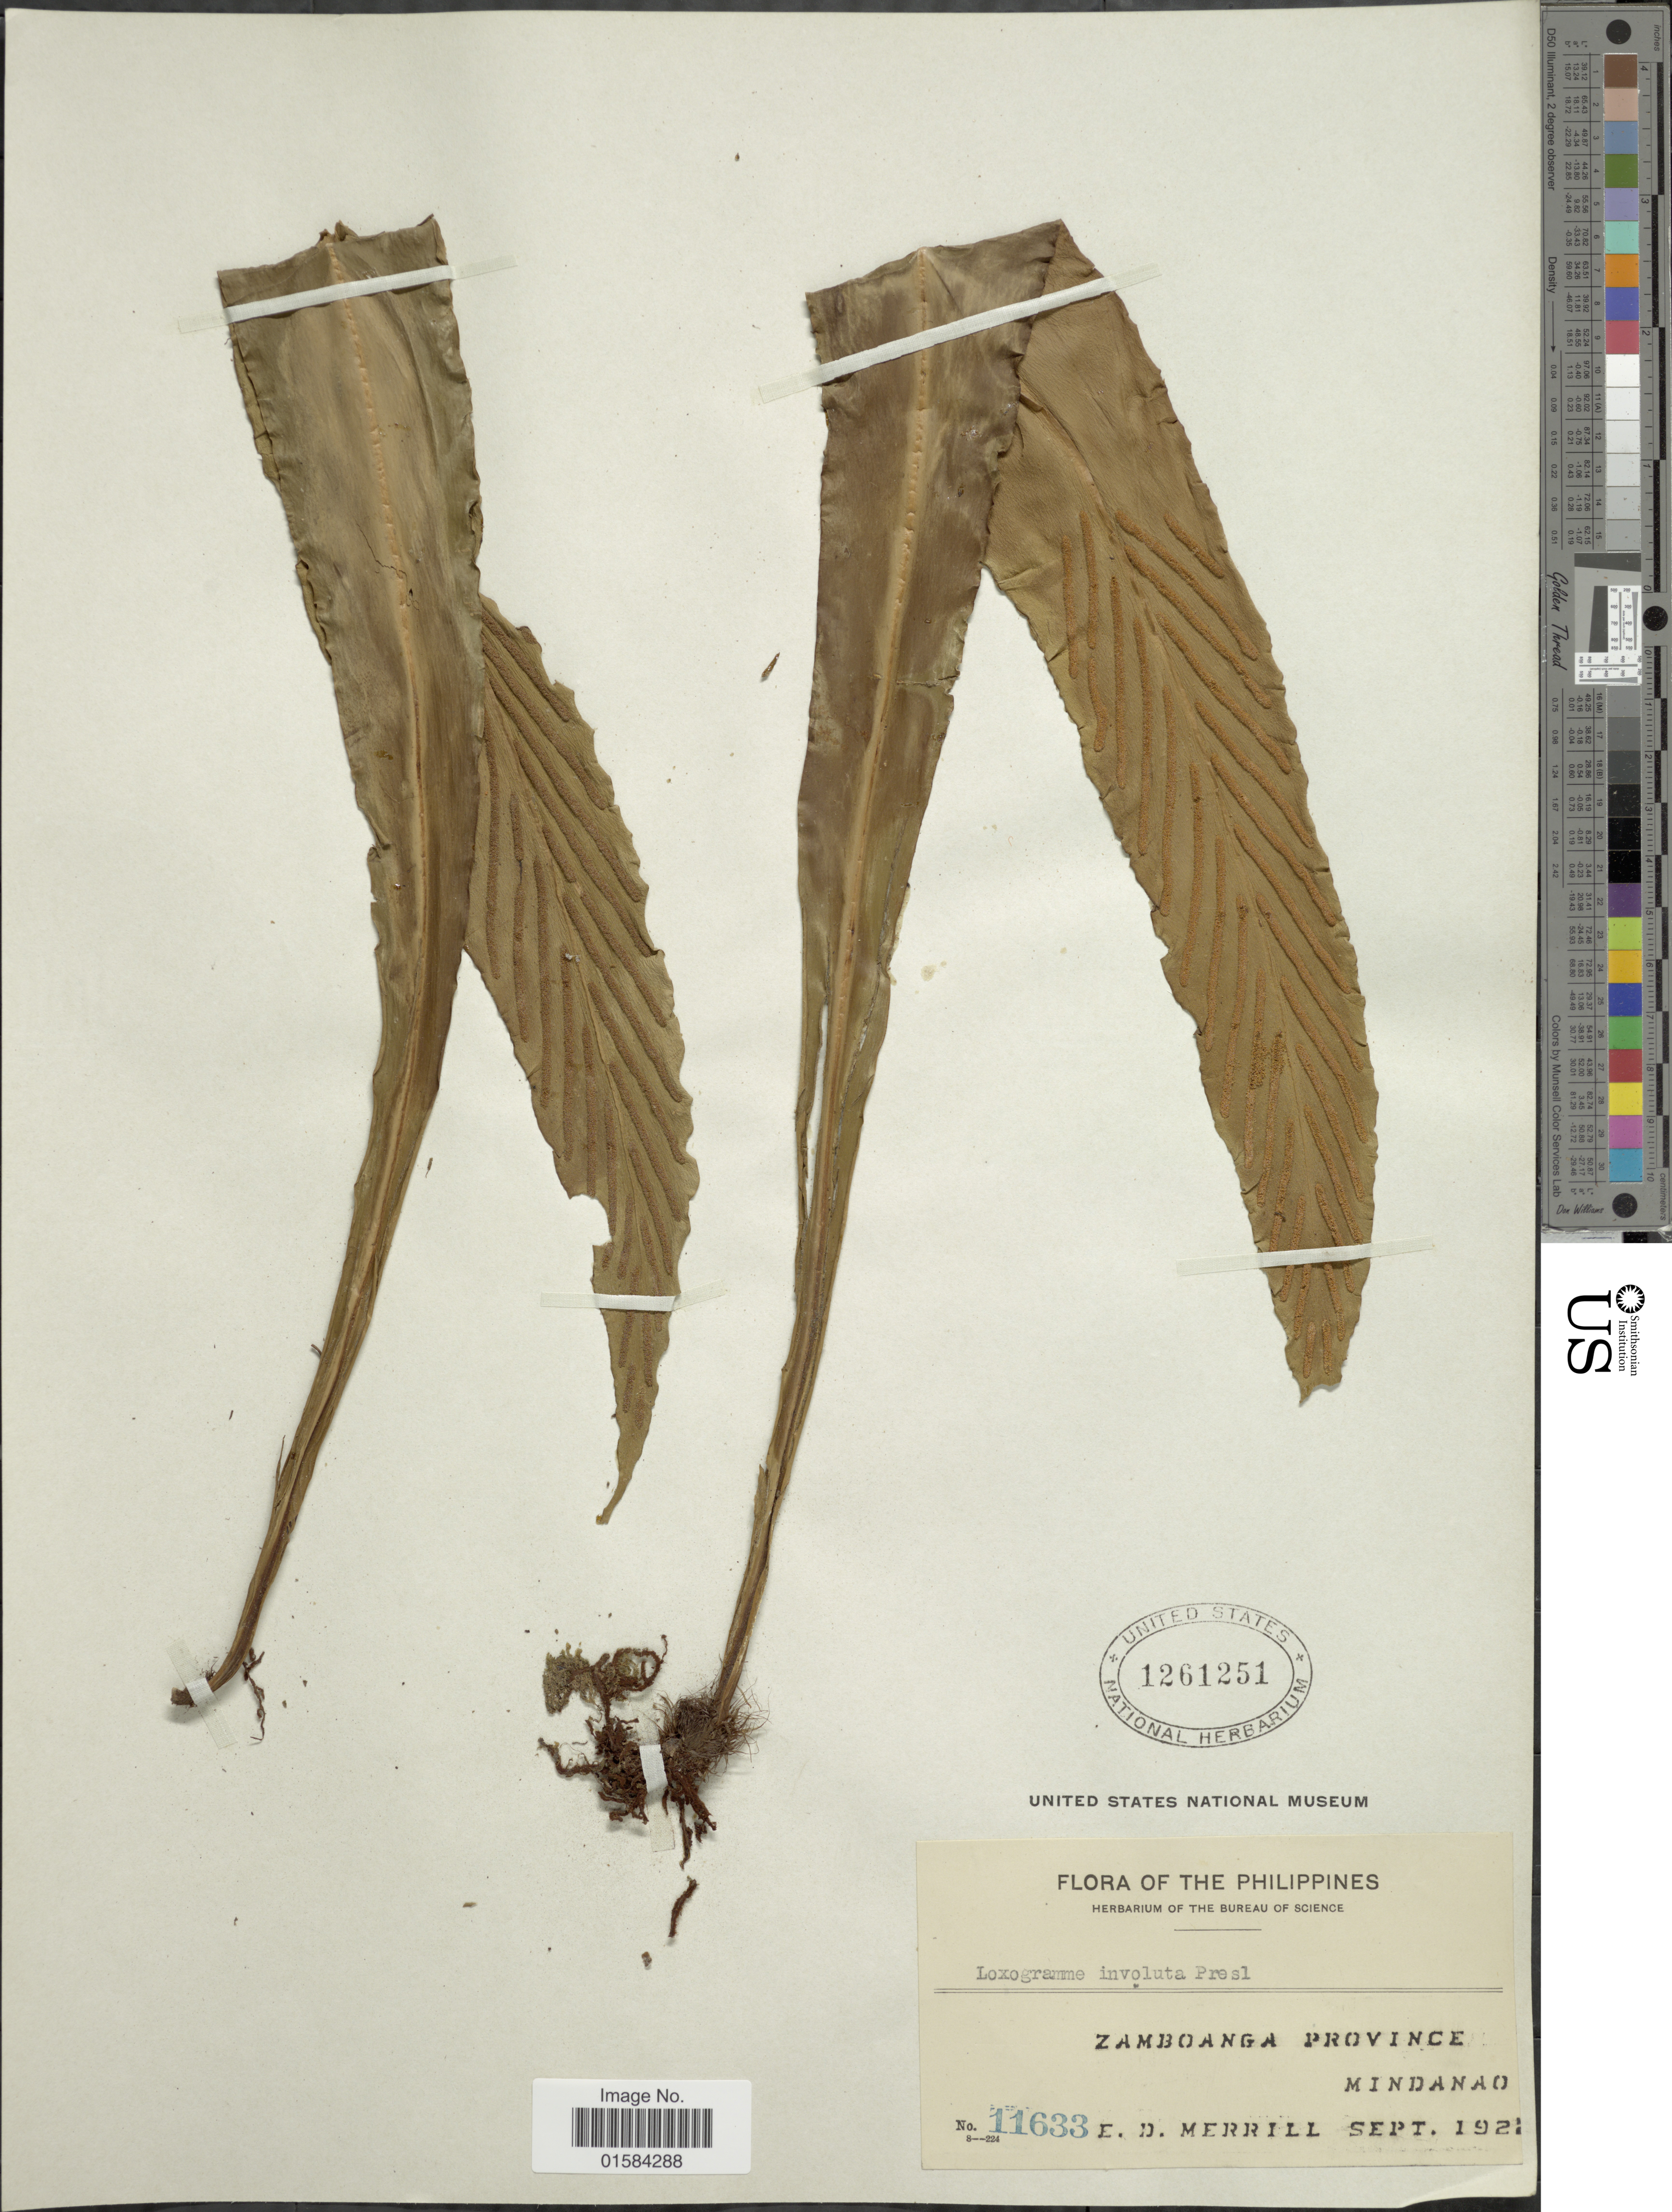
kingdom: Plantae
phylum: Tracheophyta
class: Polypodiopsida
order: Polypodiales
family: Polypodiaceae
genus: Loxogramme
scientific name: Loxogramme scolopendrioides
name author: (Gaudich.) C.V. Morton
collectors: E. D. Merrill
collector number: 11633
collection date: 1921-09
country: Philippines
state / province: Zamboanga Peninsula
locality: Zamboanga Province, Mindanao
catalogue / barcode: US 1261251